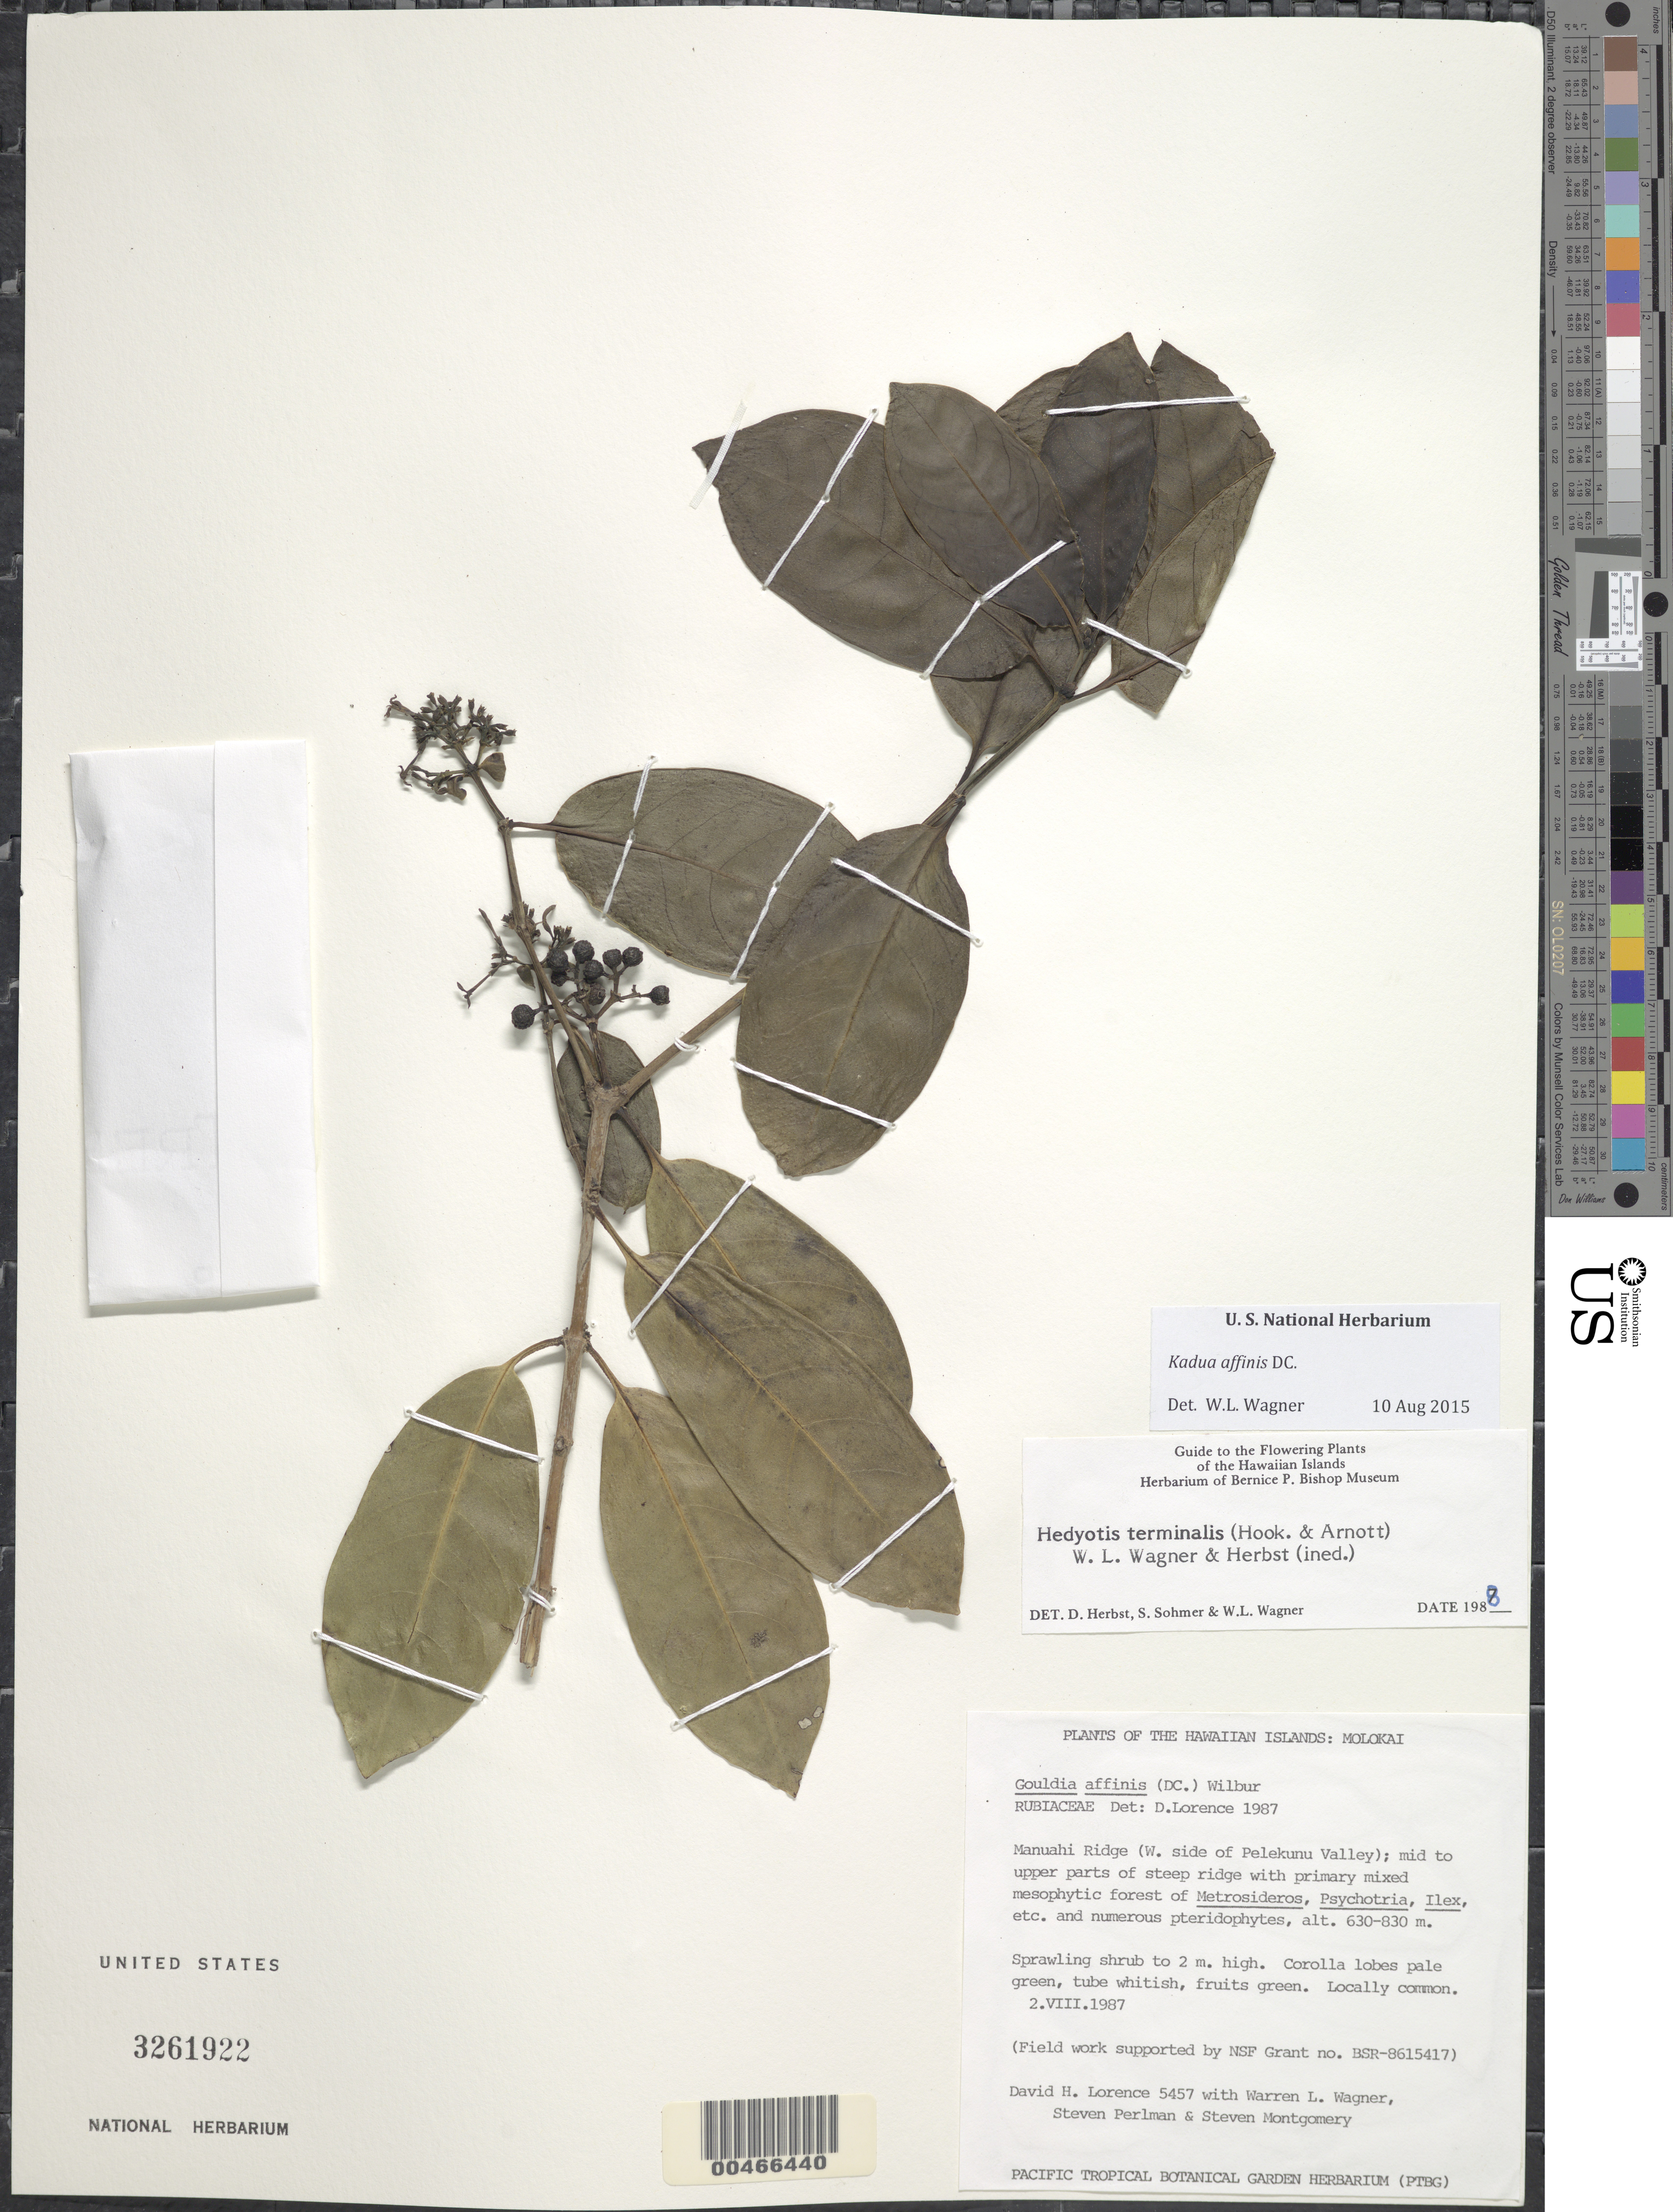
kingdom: Plantae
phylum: Tracheophyta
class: Magnoliopsida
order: Gentianales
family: Rubiaceae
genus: Kadua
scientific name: Kadua affinis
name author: DC.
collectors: D. Lorence, W. L. Wagner, S. P. Perlman & S. Montgomery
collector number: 5457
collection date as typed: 2 Aug 1987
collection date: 1987-08-02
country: United States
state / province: Hawaii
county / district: Maui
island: Moloka'i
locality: Manuahi Ridge W side of Pelekunu Valley; mid to upper parts of steep ridge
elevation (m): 630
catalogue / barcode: US 3261922